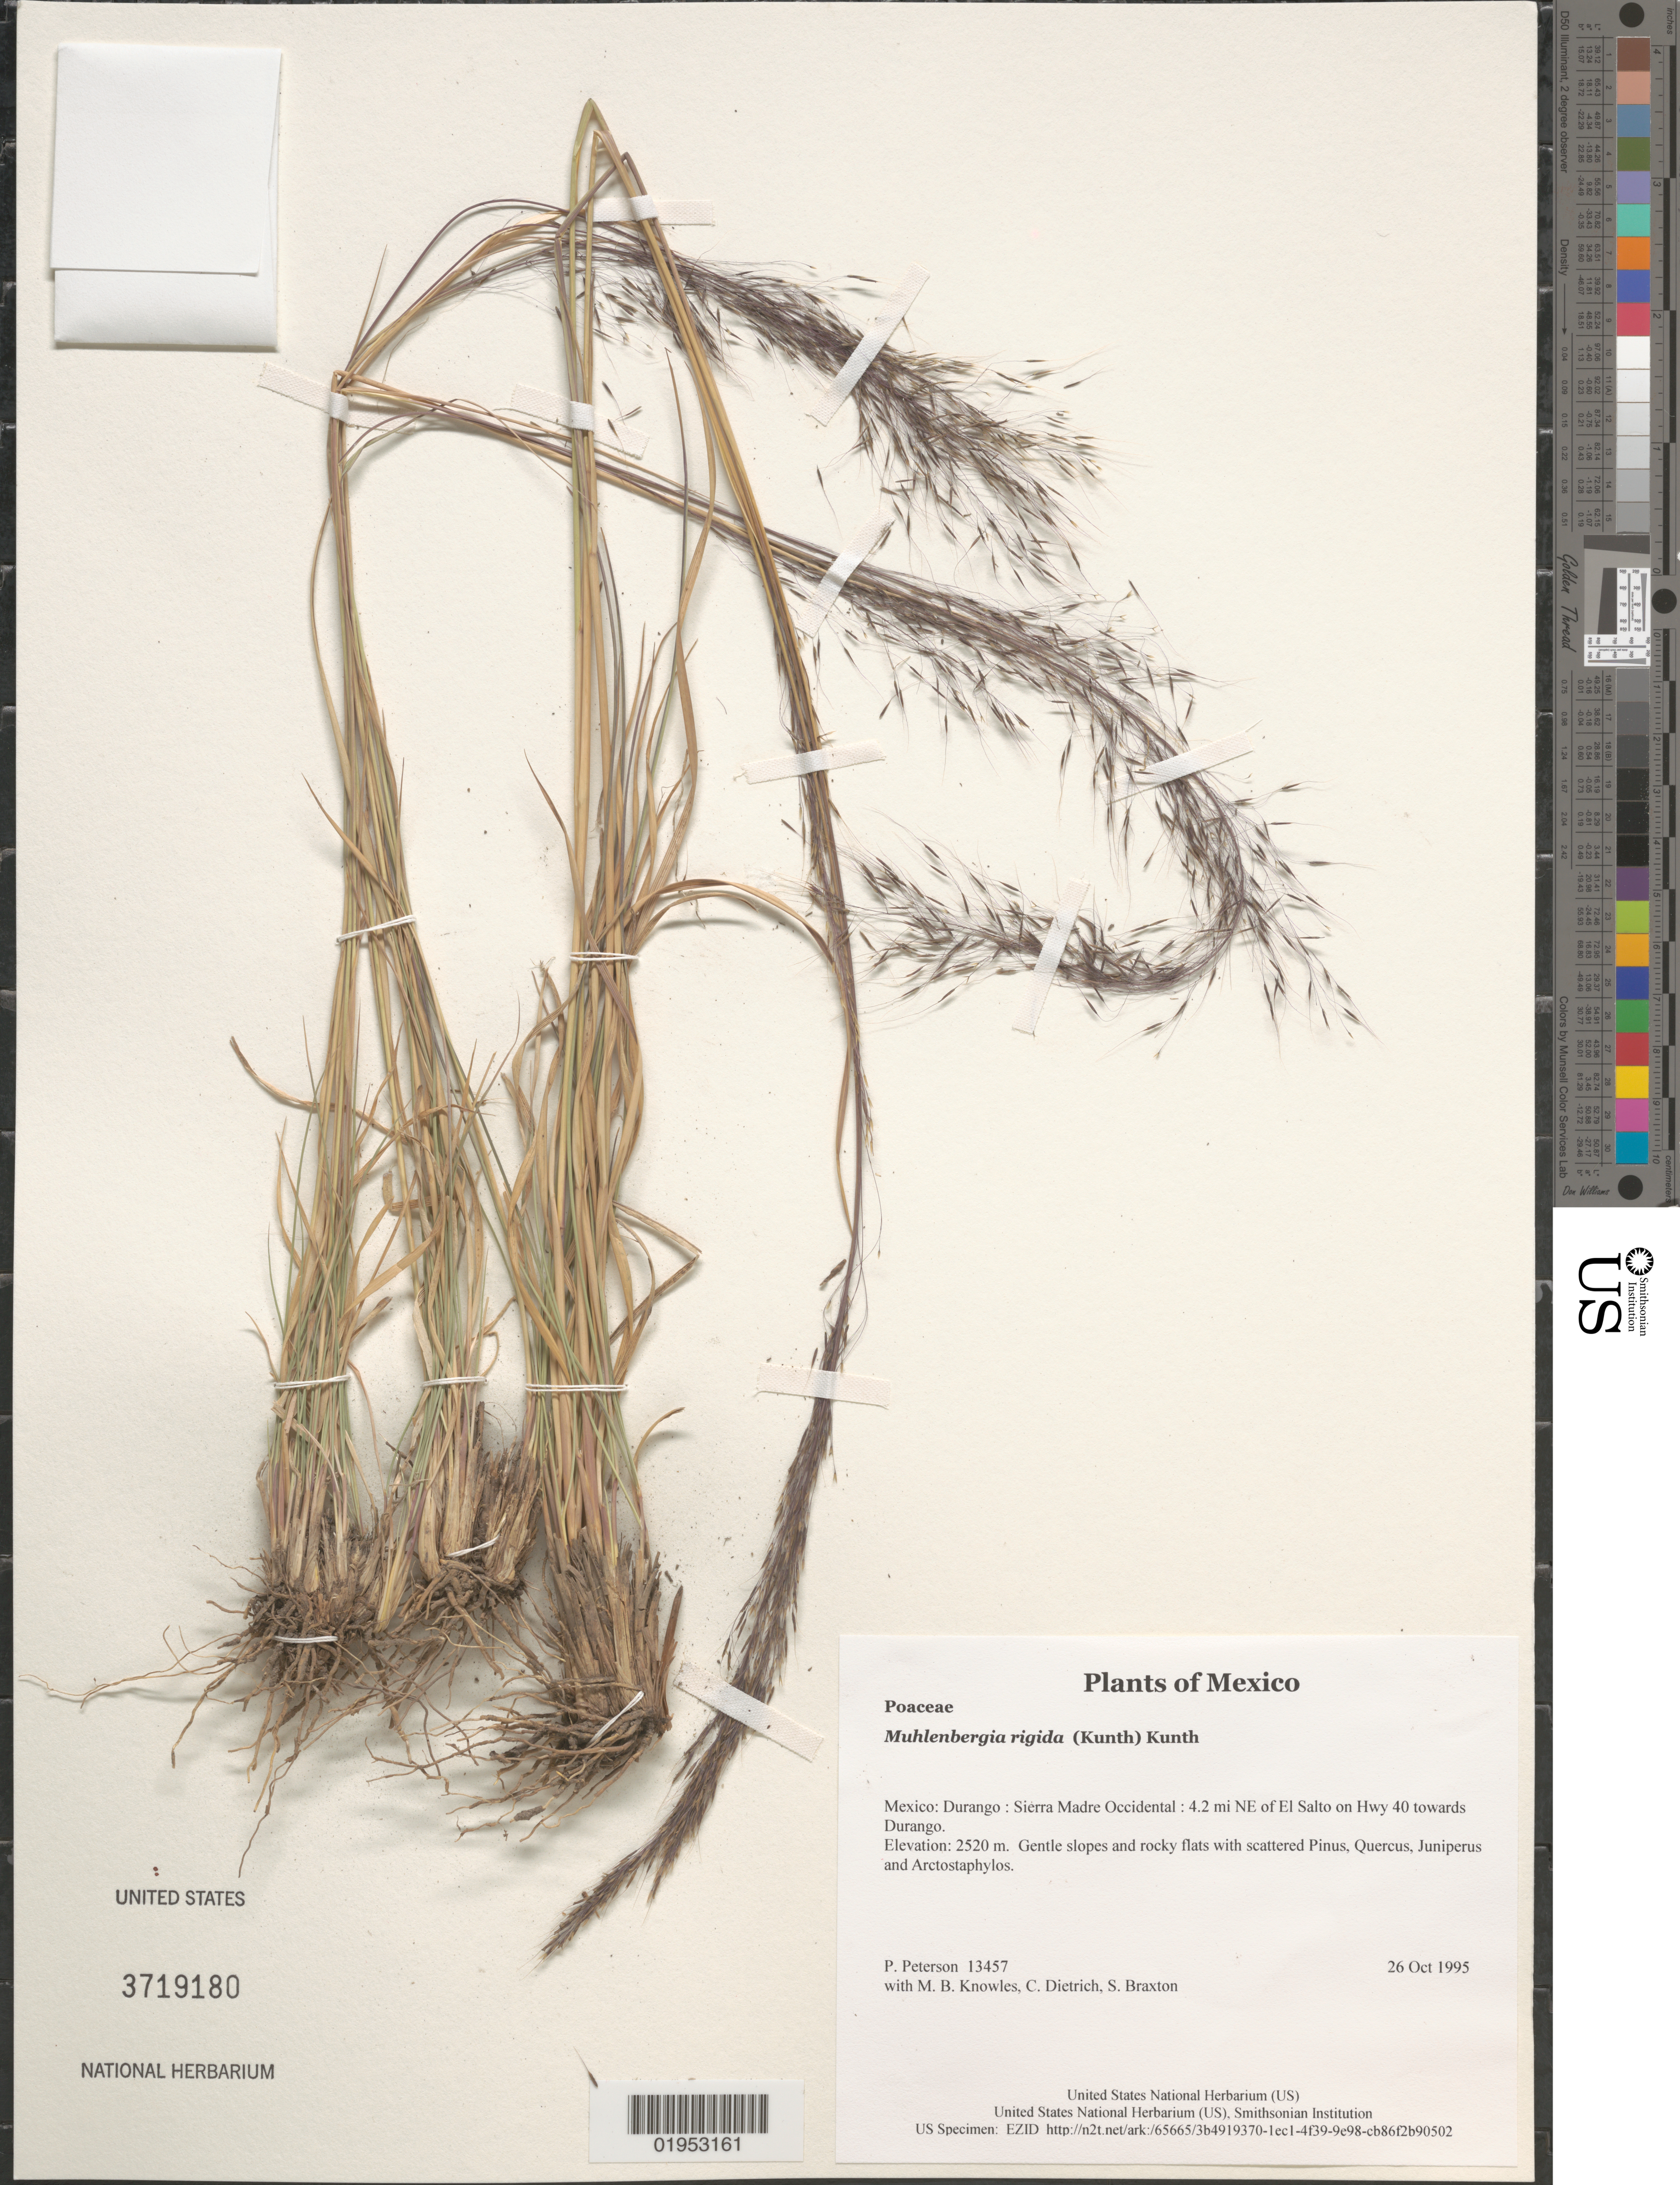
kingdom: Plantae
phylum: Tracheophyta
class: Liliopsida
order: Poales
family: Poaceae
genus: Muhlenbergia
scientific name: Muhlenbergia rigida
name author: (Kunth) Kunth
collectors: P. M. Peterson, M. B. Knowles, C. Dietrich & S. Braxton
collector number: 13457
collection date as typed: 26 Oct 1995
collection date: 1995-10-26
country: Mexico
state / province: Durango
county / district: Sierra Madre Occidental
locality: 4.2 mi NE of El Salto on Hwy 40 towards Durango.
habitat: Gentle slopes and rocky flats with scattered Pinus, Quercus, Juniperus and Arctostaphylos.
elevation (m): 2520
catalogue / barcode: US 3719180